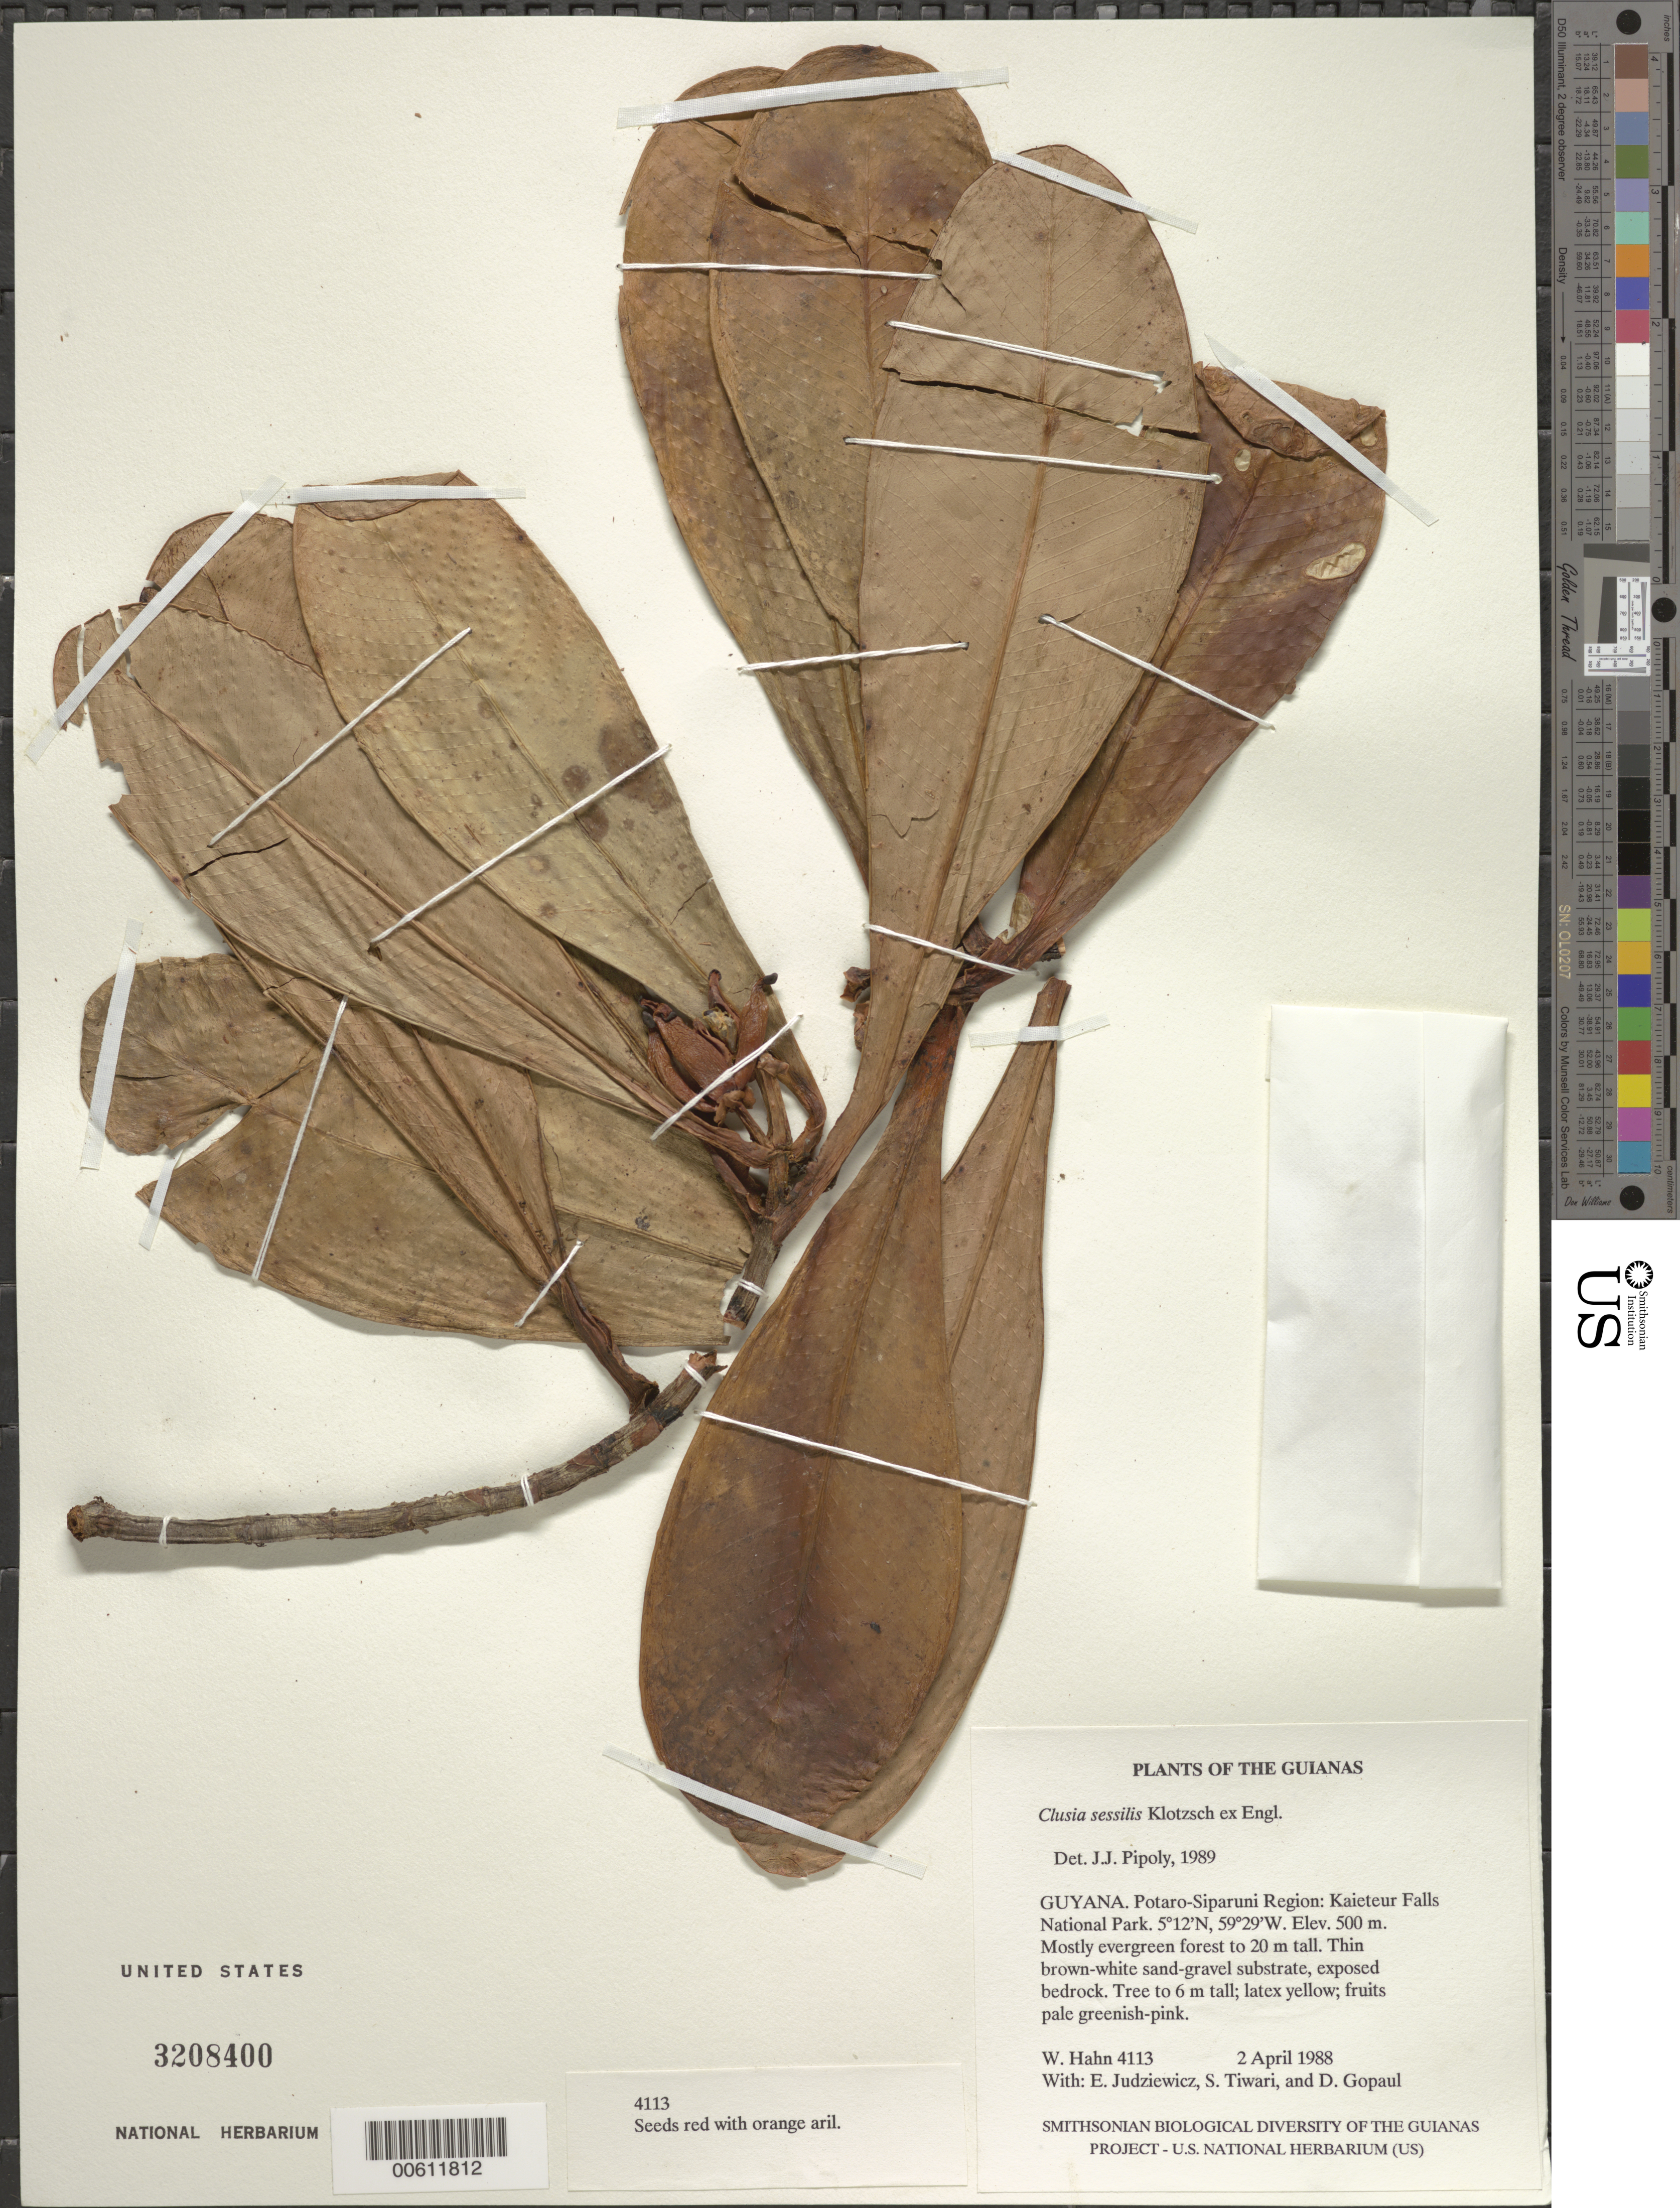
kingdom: Plantae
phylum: Tracheophyta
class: Magnoliopsida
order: Malpighiales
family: Clusiaceae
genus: Clusia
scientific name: Clusia sessilis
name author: Klotzsch ex Engl.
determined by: Pipoly, J. J., III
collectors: W. Hahn, E. J. Judziewicz, S. Tiwari & D. Gopaul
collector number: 4113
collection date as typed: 2 April 1988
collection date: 1988-04-02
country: Guyana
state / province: Potaro-Siparuni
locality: Kaieteur Falls National Park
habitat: Mostly evergreen forest to 20 m tall. Thin brown-white sand-gravel substrate, exposed bedrock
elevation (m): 500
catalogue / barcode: US 3208400